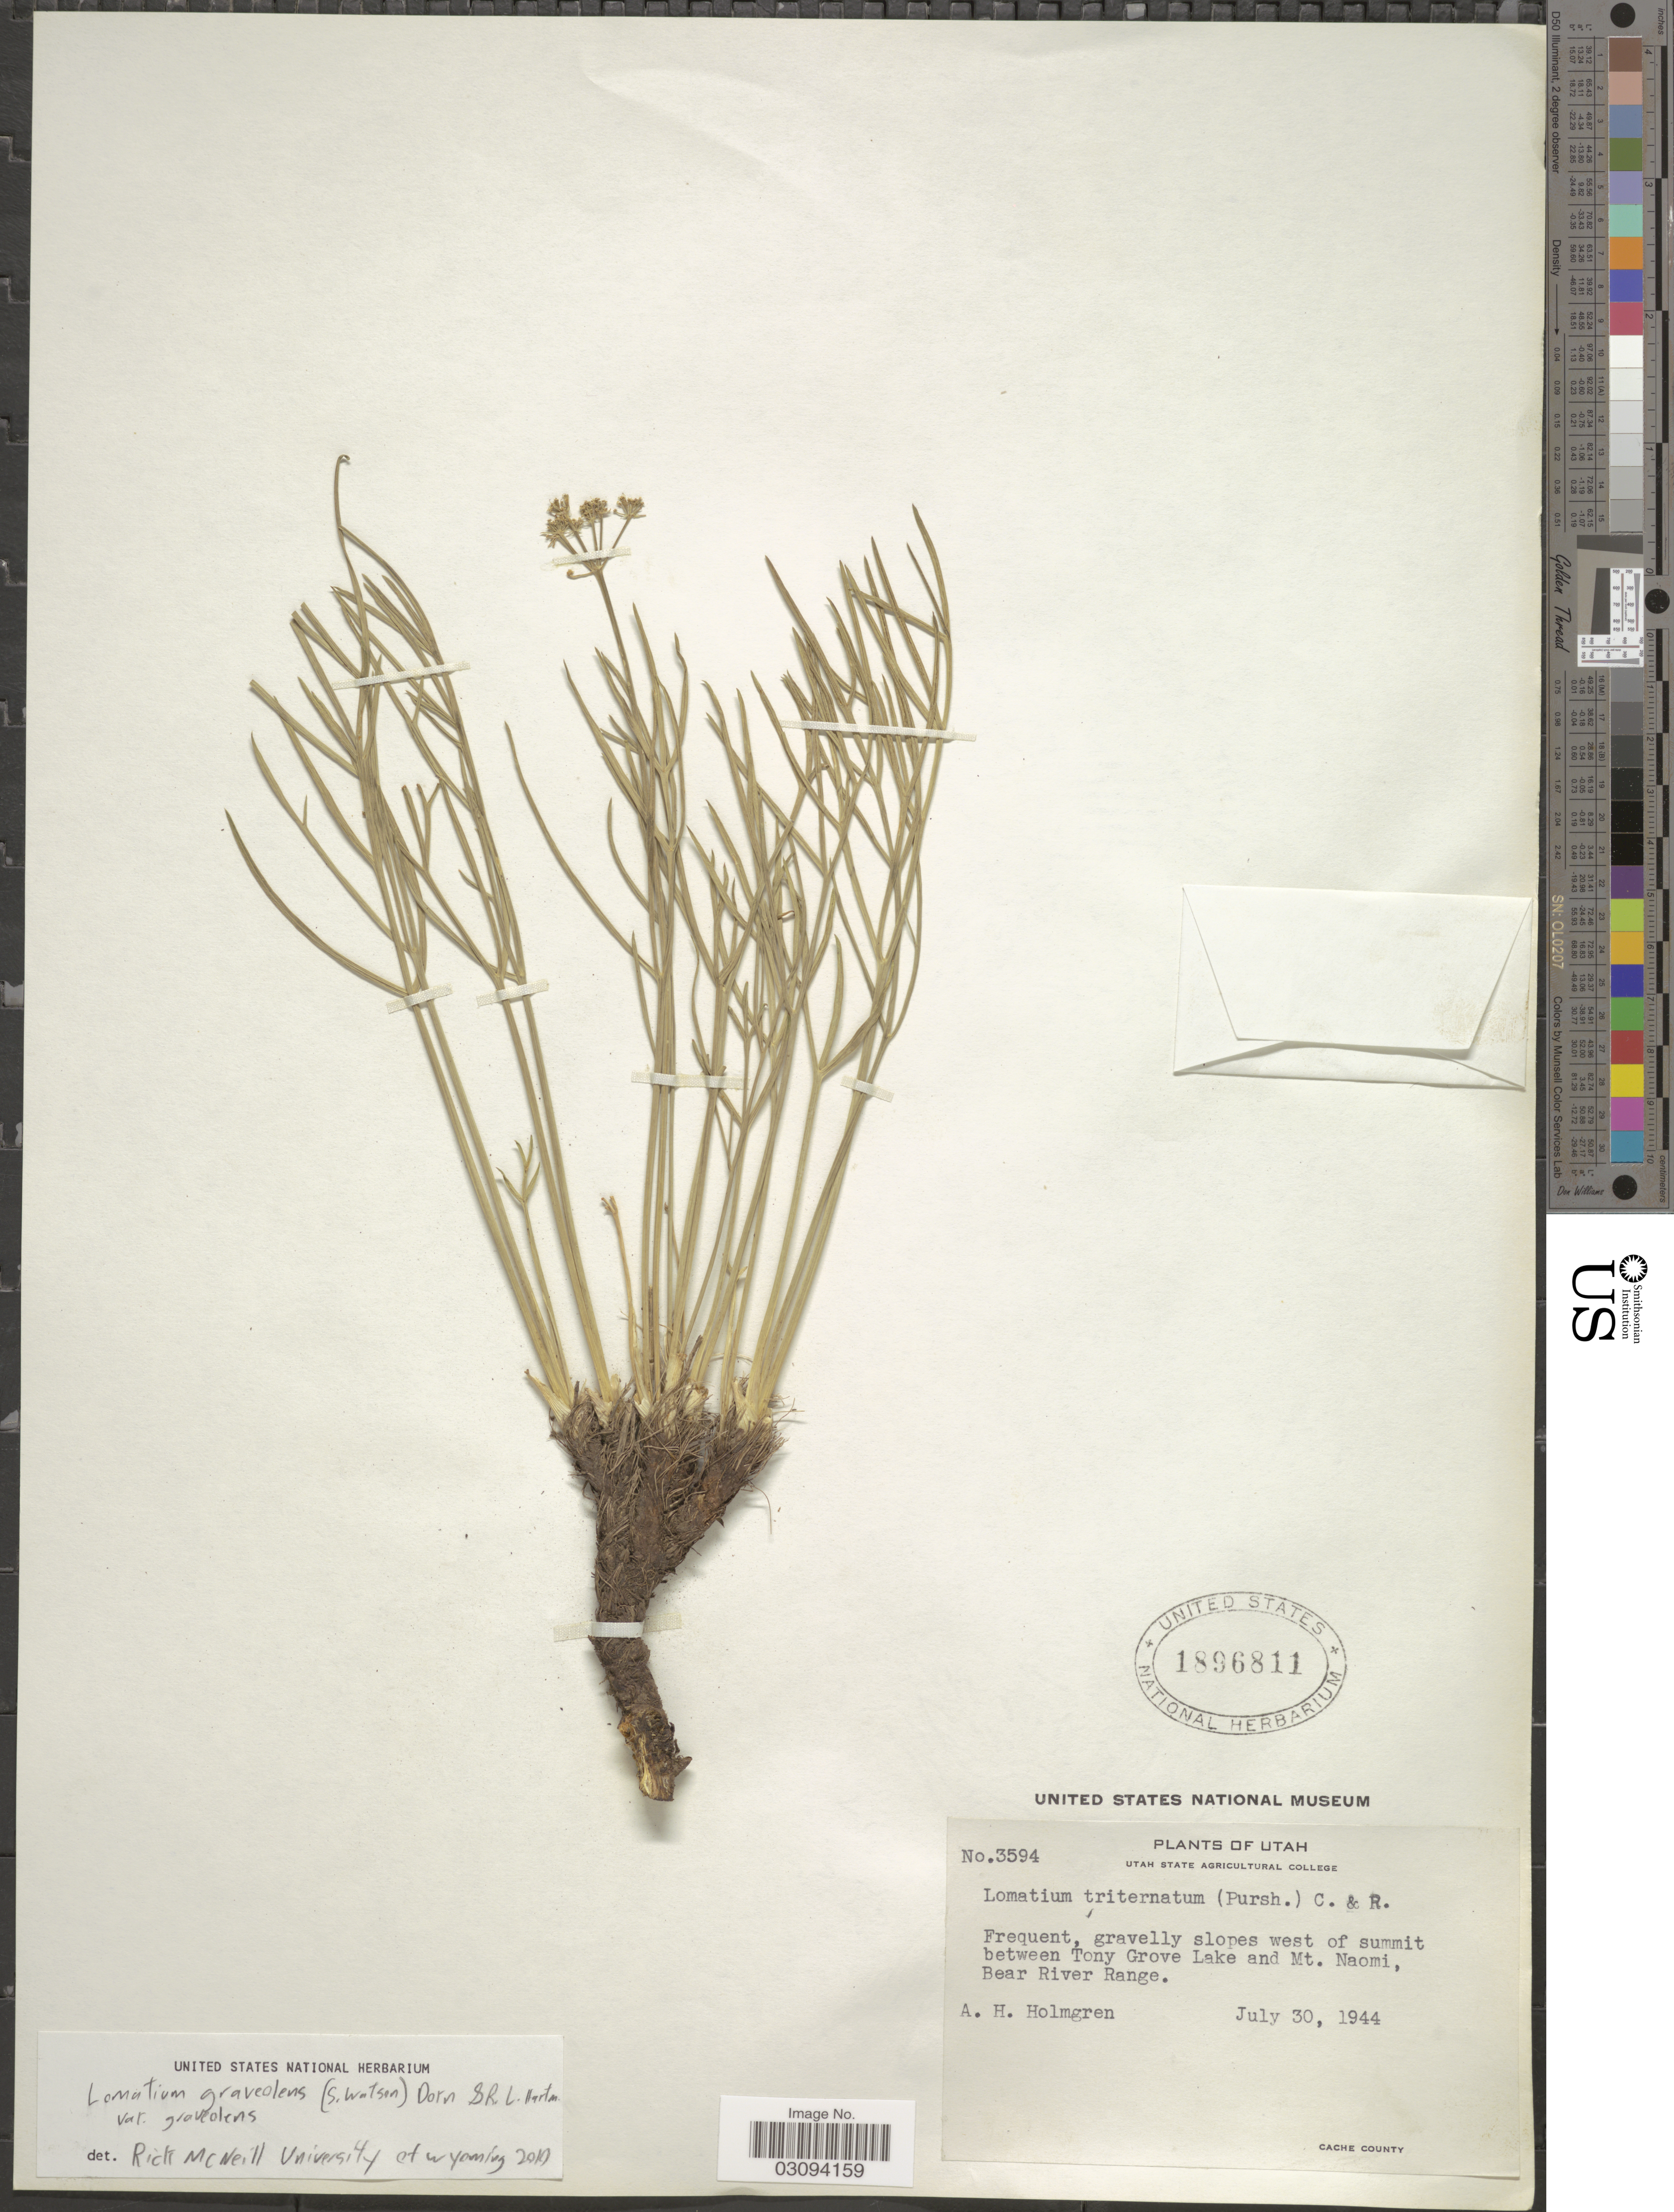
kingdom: Plantae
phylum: Tracheophyta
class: Magnoliopsida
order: Apiales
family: Apiaceae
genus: Lomatium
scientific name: Lomatium graveolens var. graveolens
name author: (S. Watson) Dorn & R.L. Hartm.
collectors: A. H. Holmgren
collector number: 3594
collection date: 1944-07-30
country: United States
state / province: Utah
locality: Summit between Tony Grove Lake and Mt. Naomi, Near River Range. Cache County.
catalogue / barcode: US 1896811